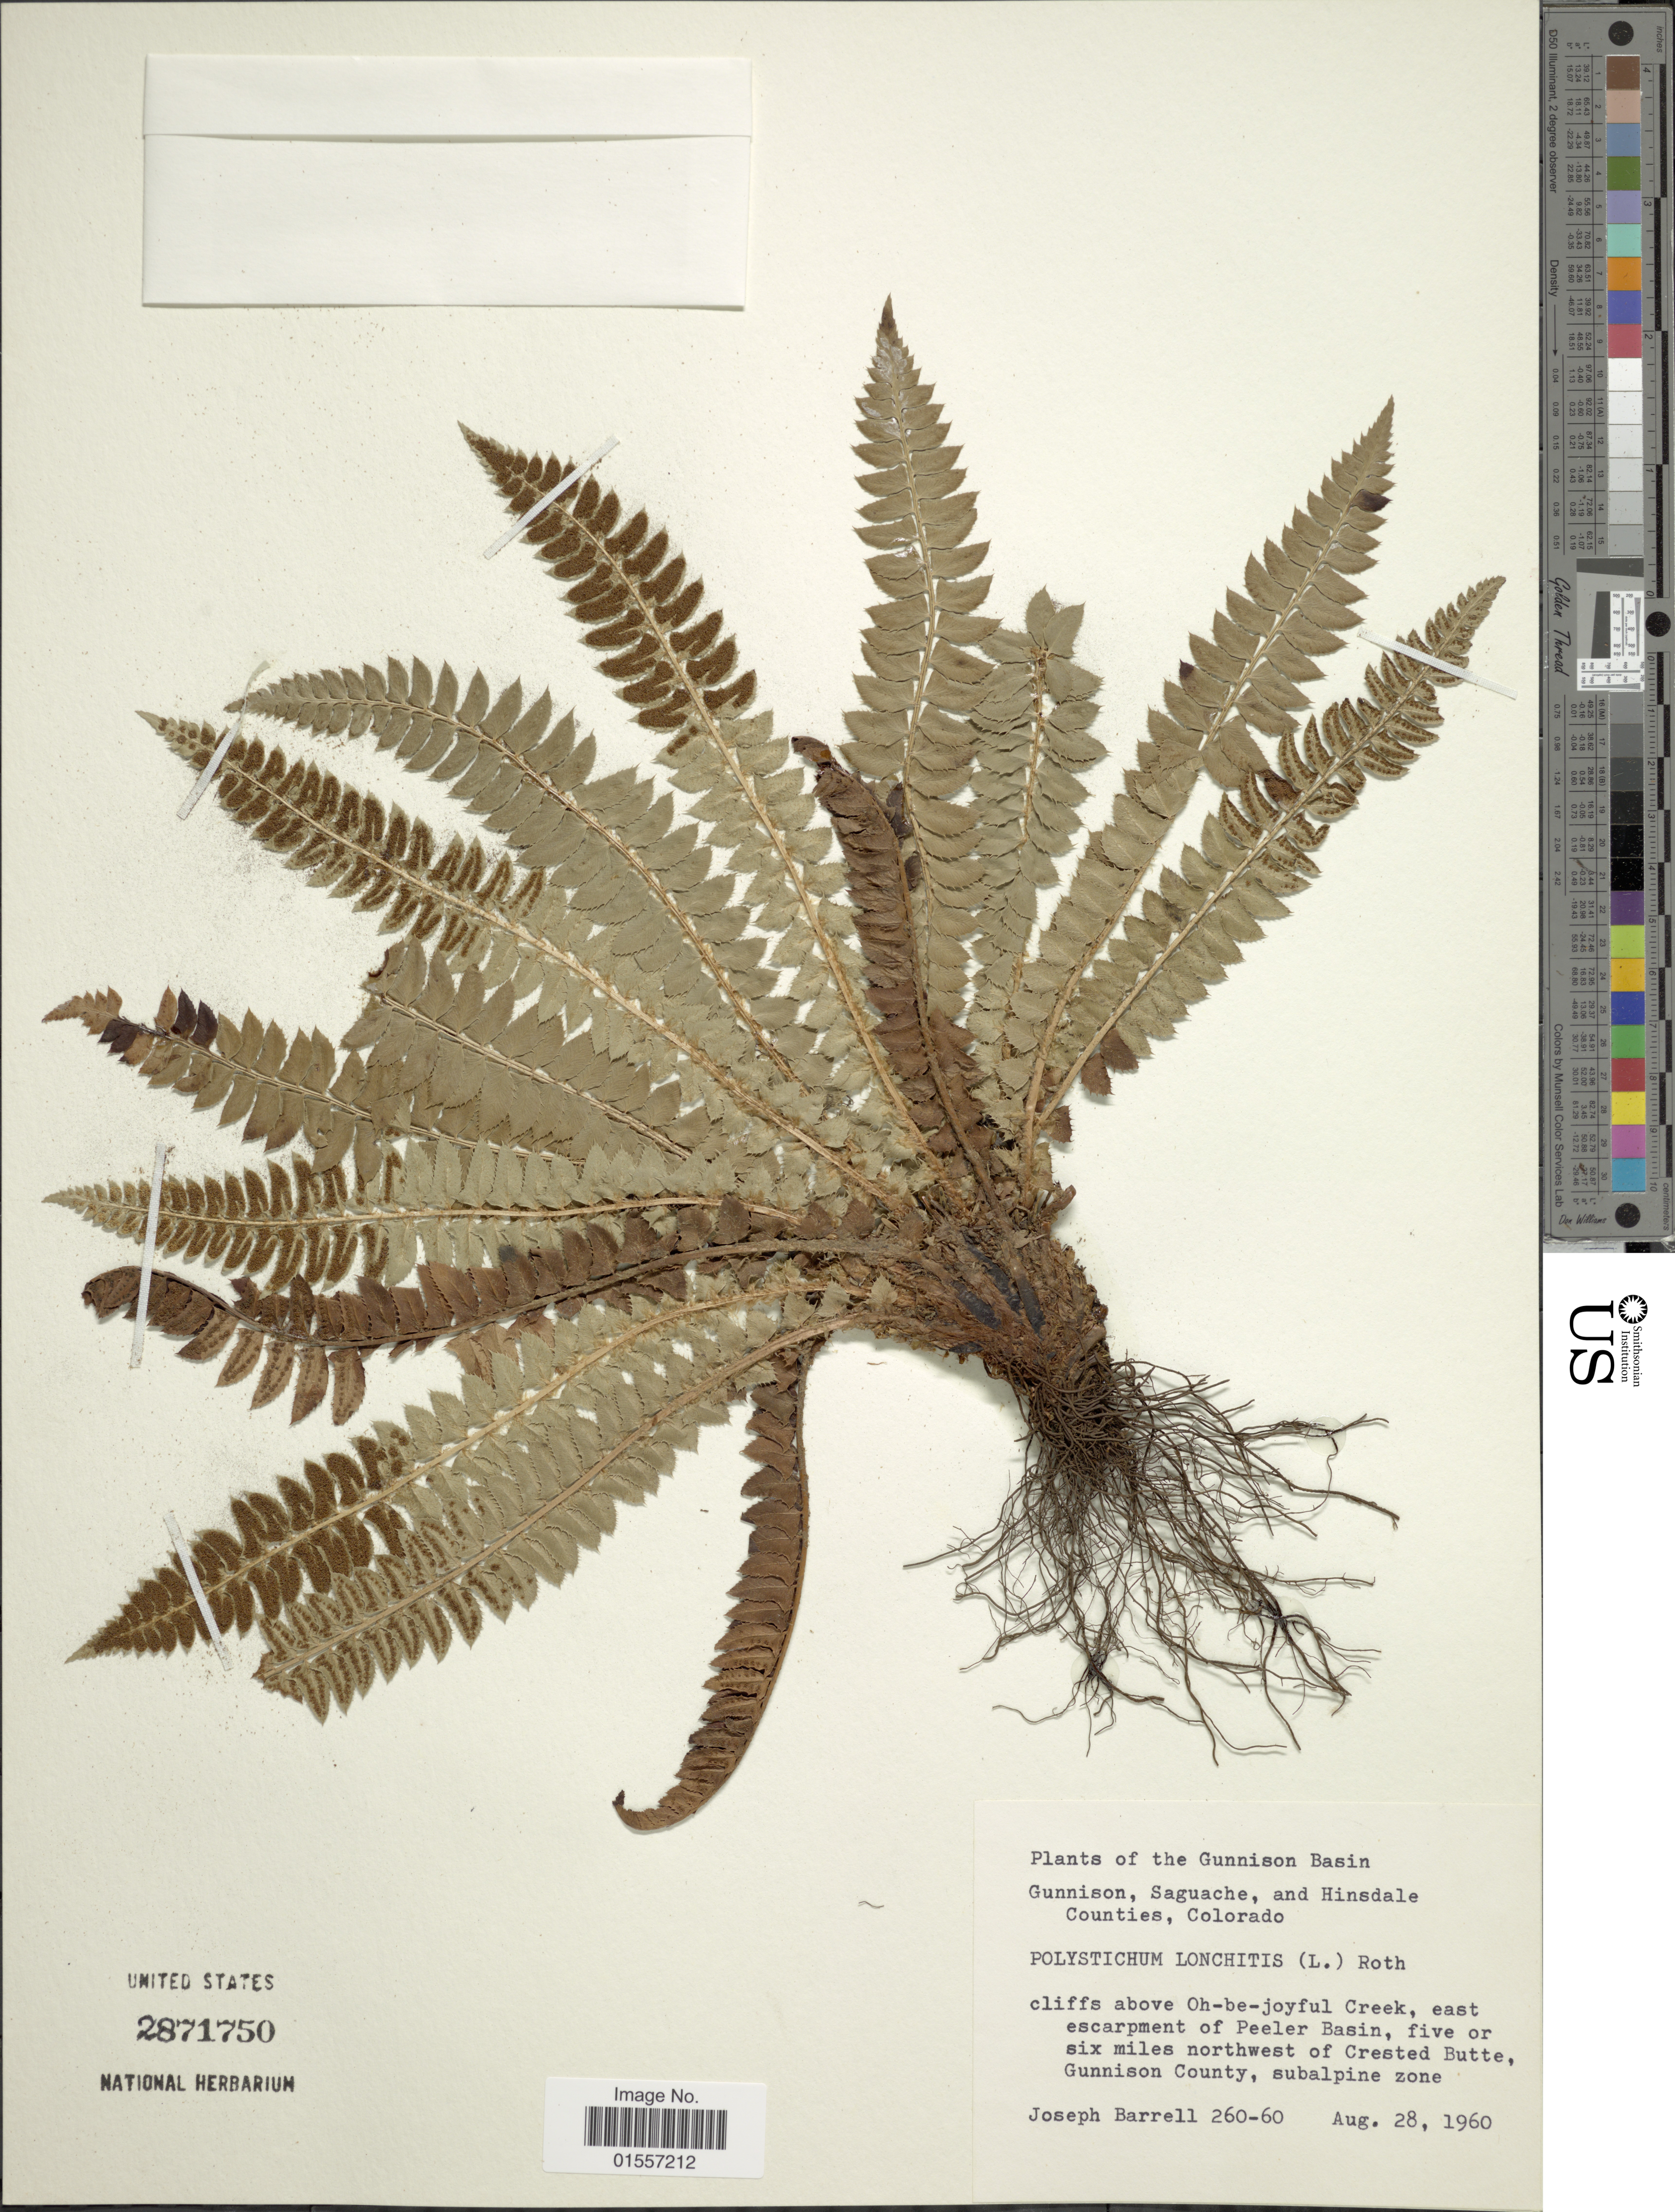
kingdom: Plantae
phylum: Tracheophyta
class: Polypodiopsida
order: Polypodiales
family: Dryopteridaceae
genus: Polystichum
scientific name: Polystichum lonchitis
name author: (Roth) L.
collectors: J. Barrell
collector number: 260-60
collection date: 1960-08-28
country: United States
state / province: Colorado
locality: Gunnison Basin Gunnison, Saguache, and Hinsdale Counties, cliffs above Oh-be-joyful Creek, east escarpment of Peeler Basin, five or six miles northwest of Crested Butte, Gunnison County, subalpine zone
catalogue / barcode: US 2871750